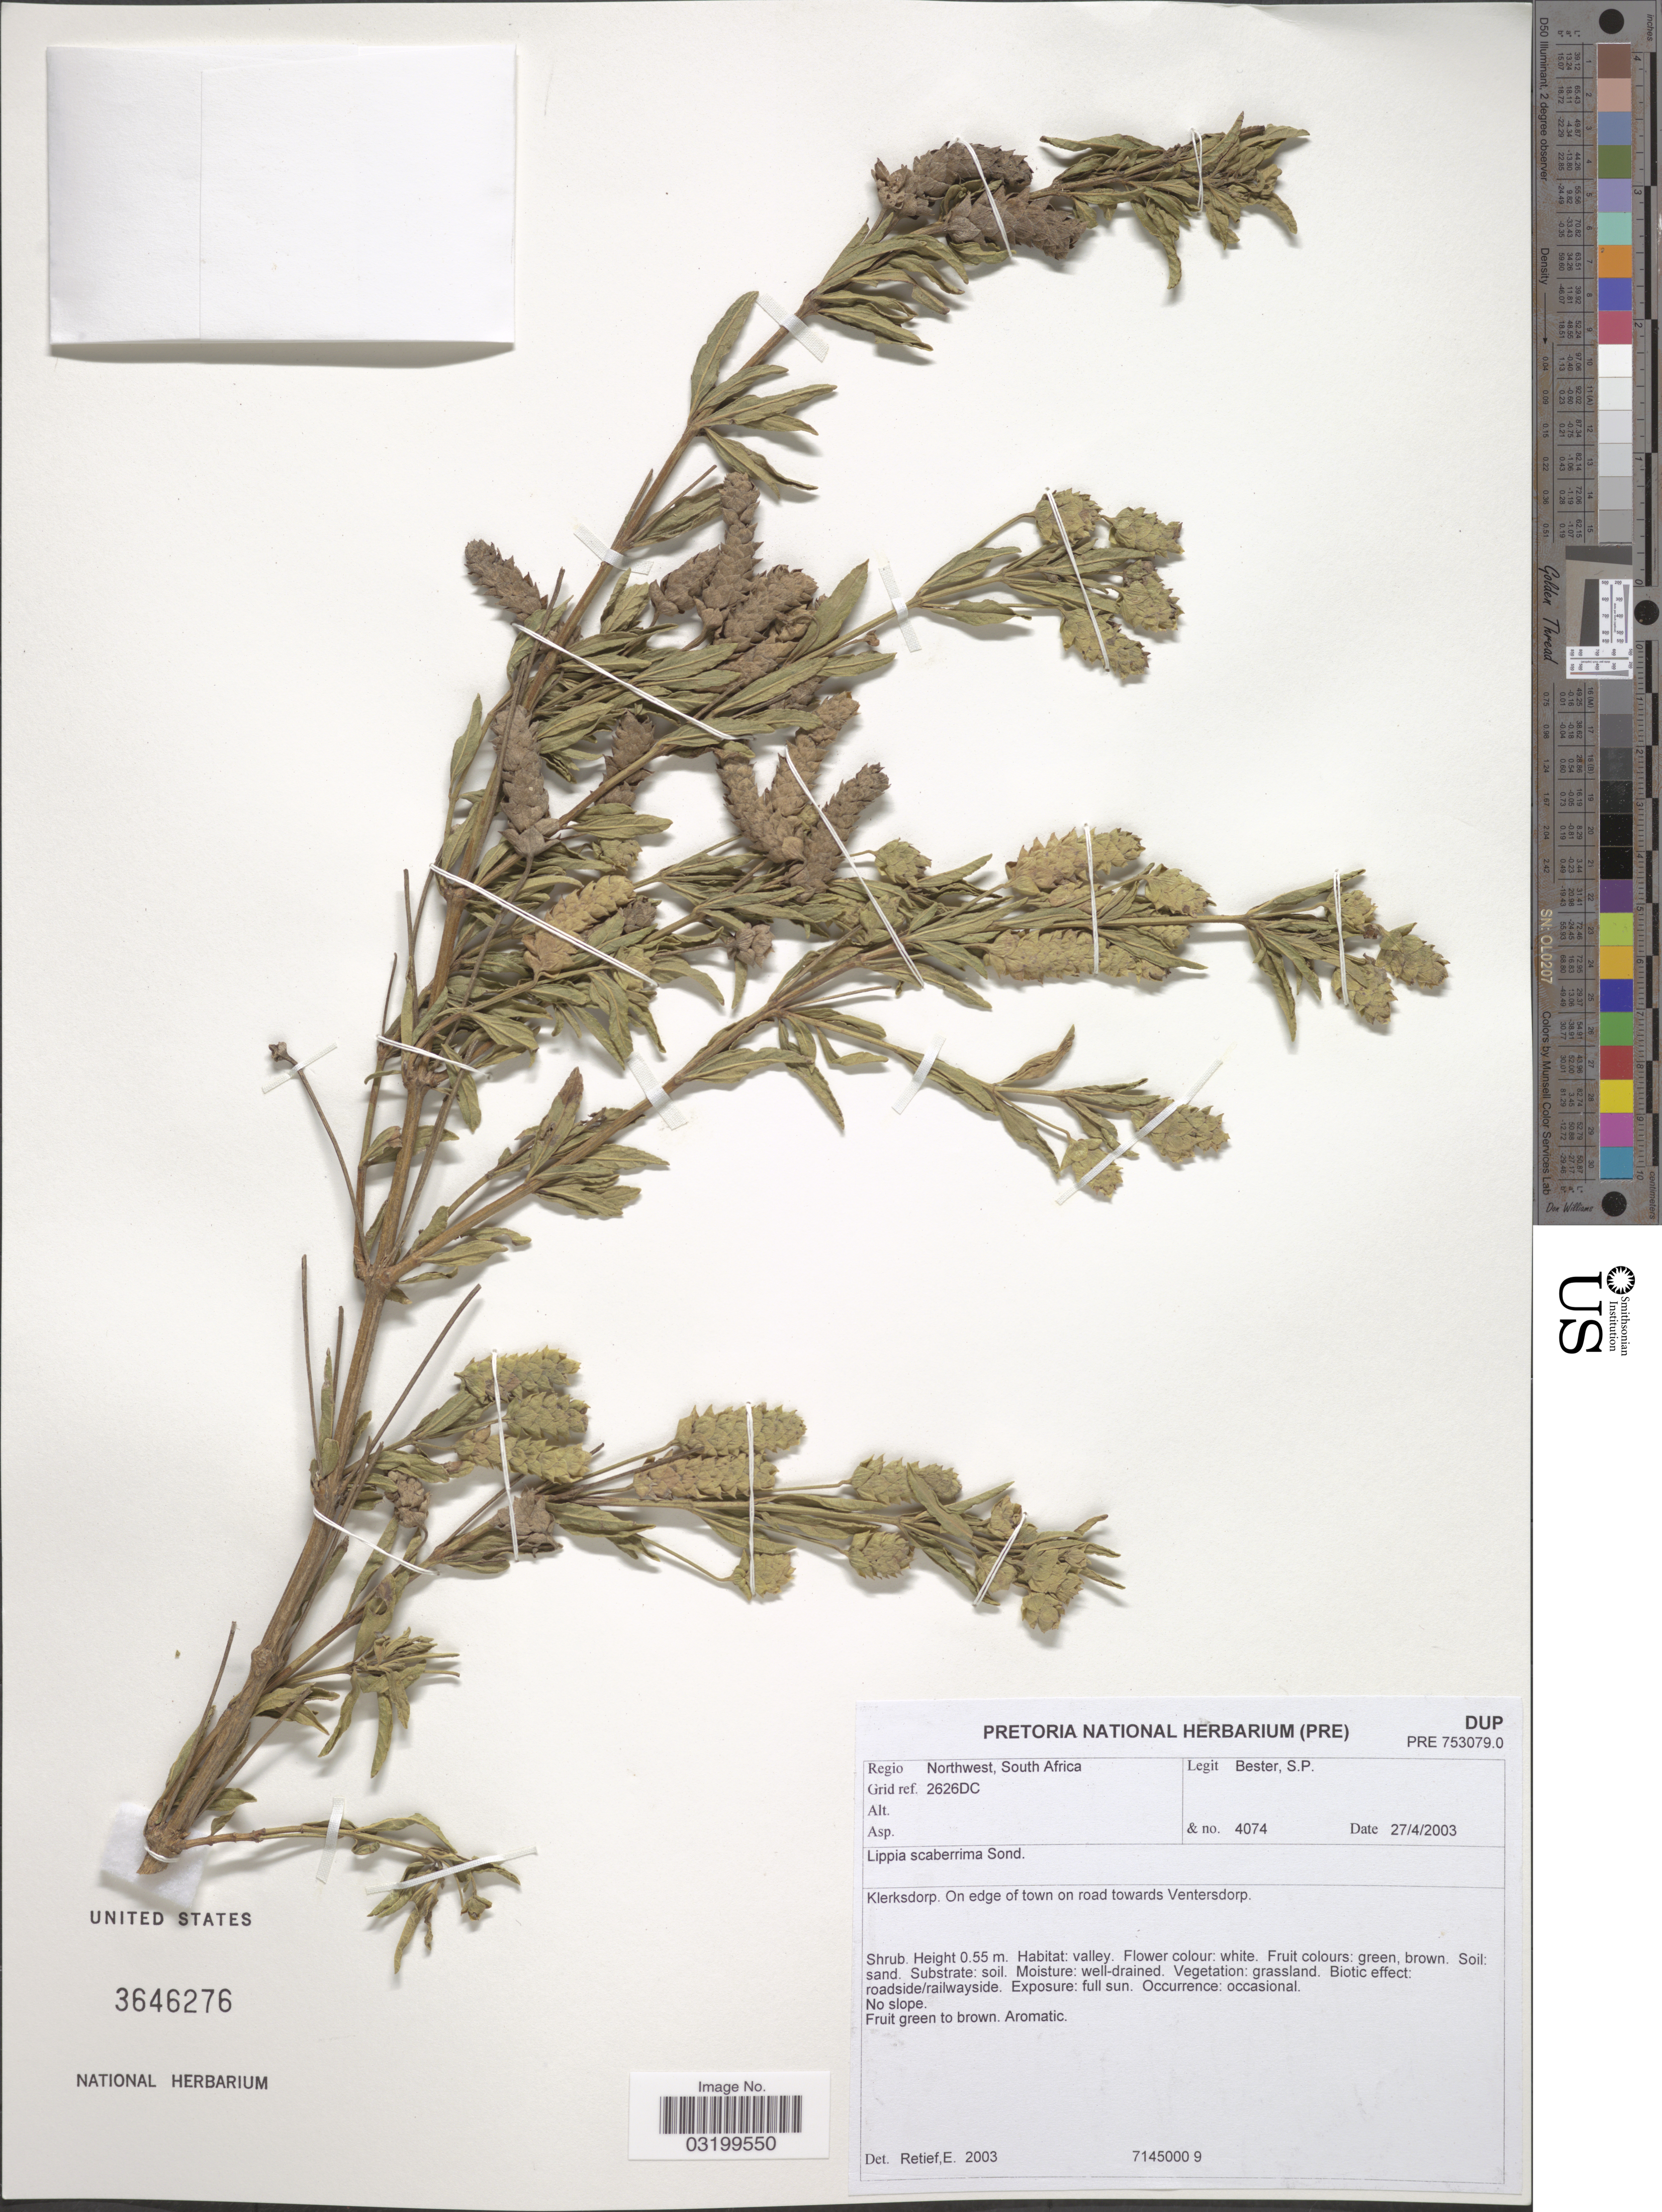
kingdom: Plantae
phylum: Tracheophyta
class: Magnoliopsida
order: Lamiales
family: Verbenaceae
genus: Lippia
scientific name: Lippia scaberrima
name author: Sond.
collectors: S. Bester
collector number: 4074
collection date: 2003-04-27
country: South Africa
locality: Regio: Northwest, South Africa. Grid ref. 2626DC. Klerksdorp. On edge of town on road towards Ventersdorp.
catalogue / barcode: US 3646276